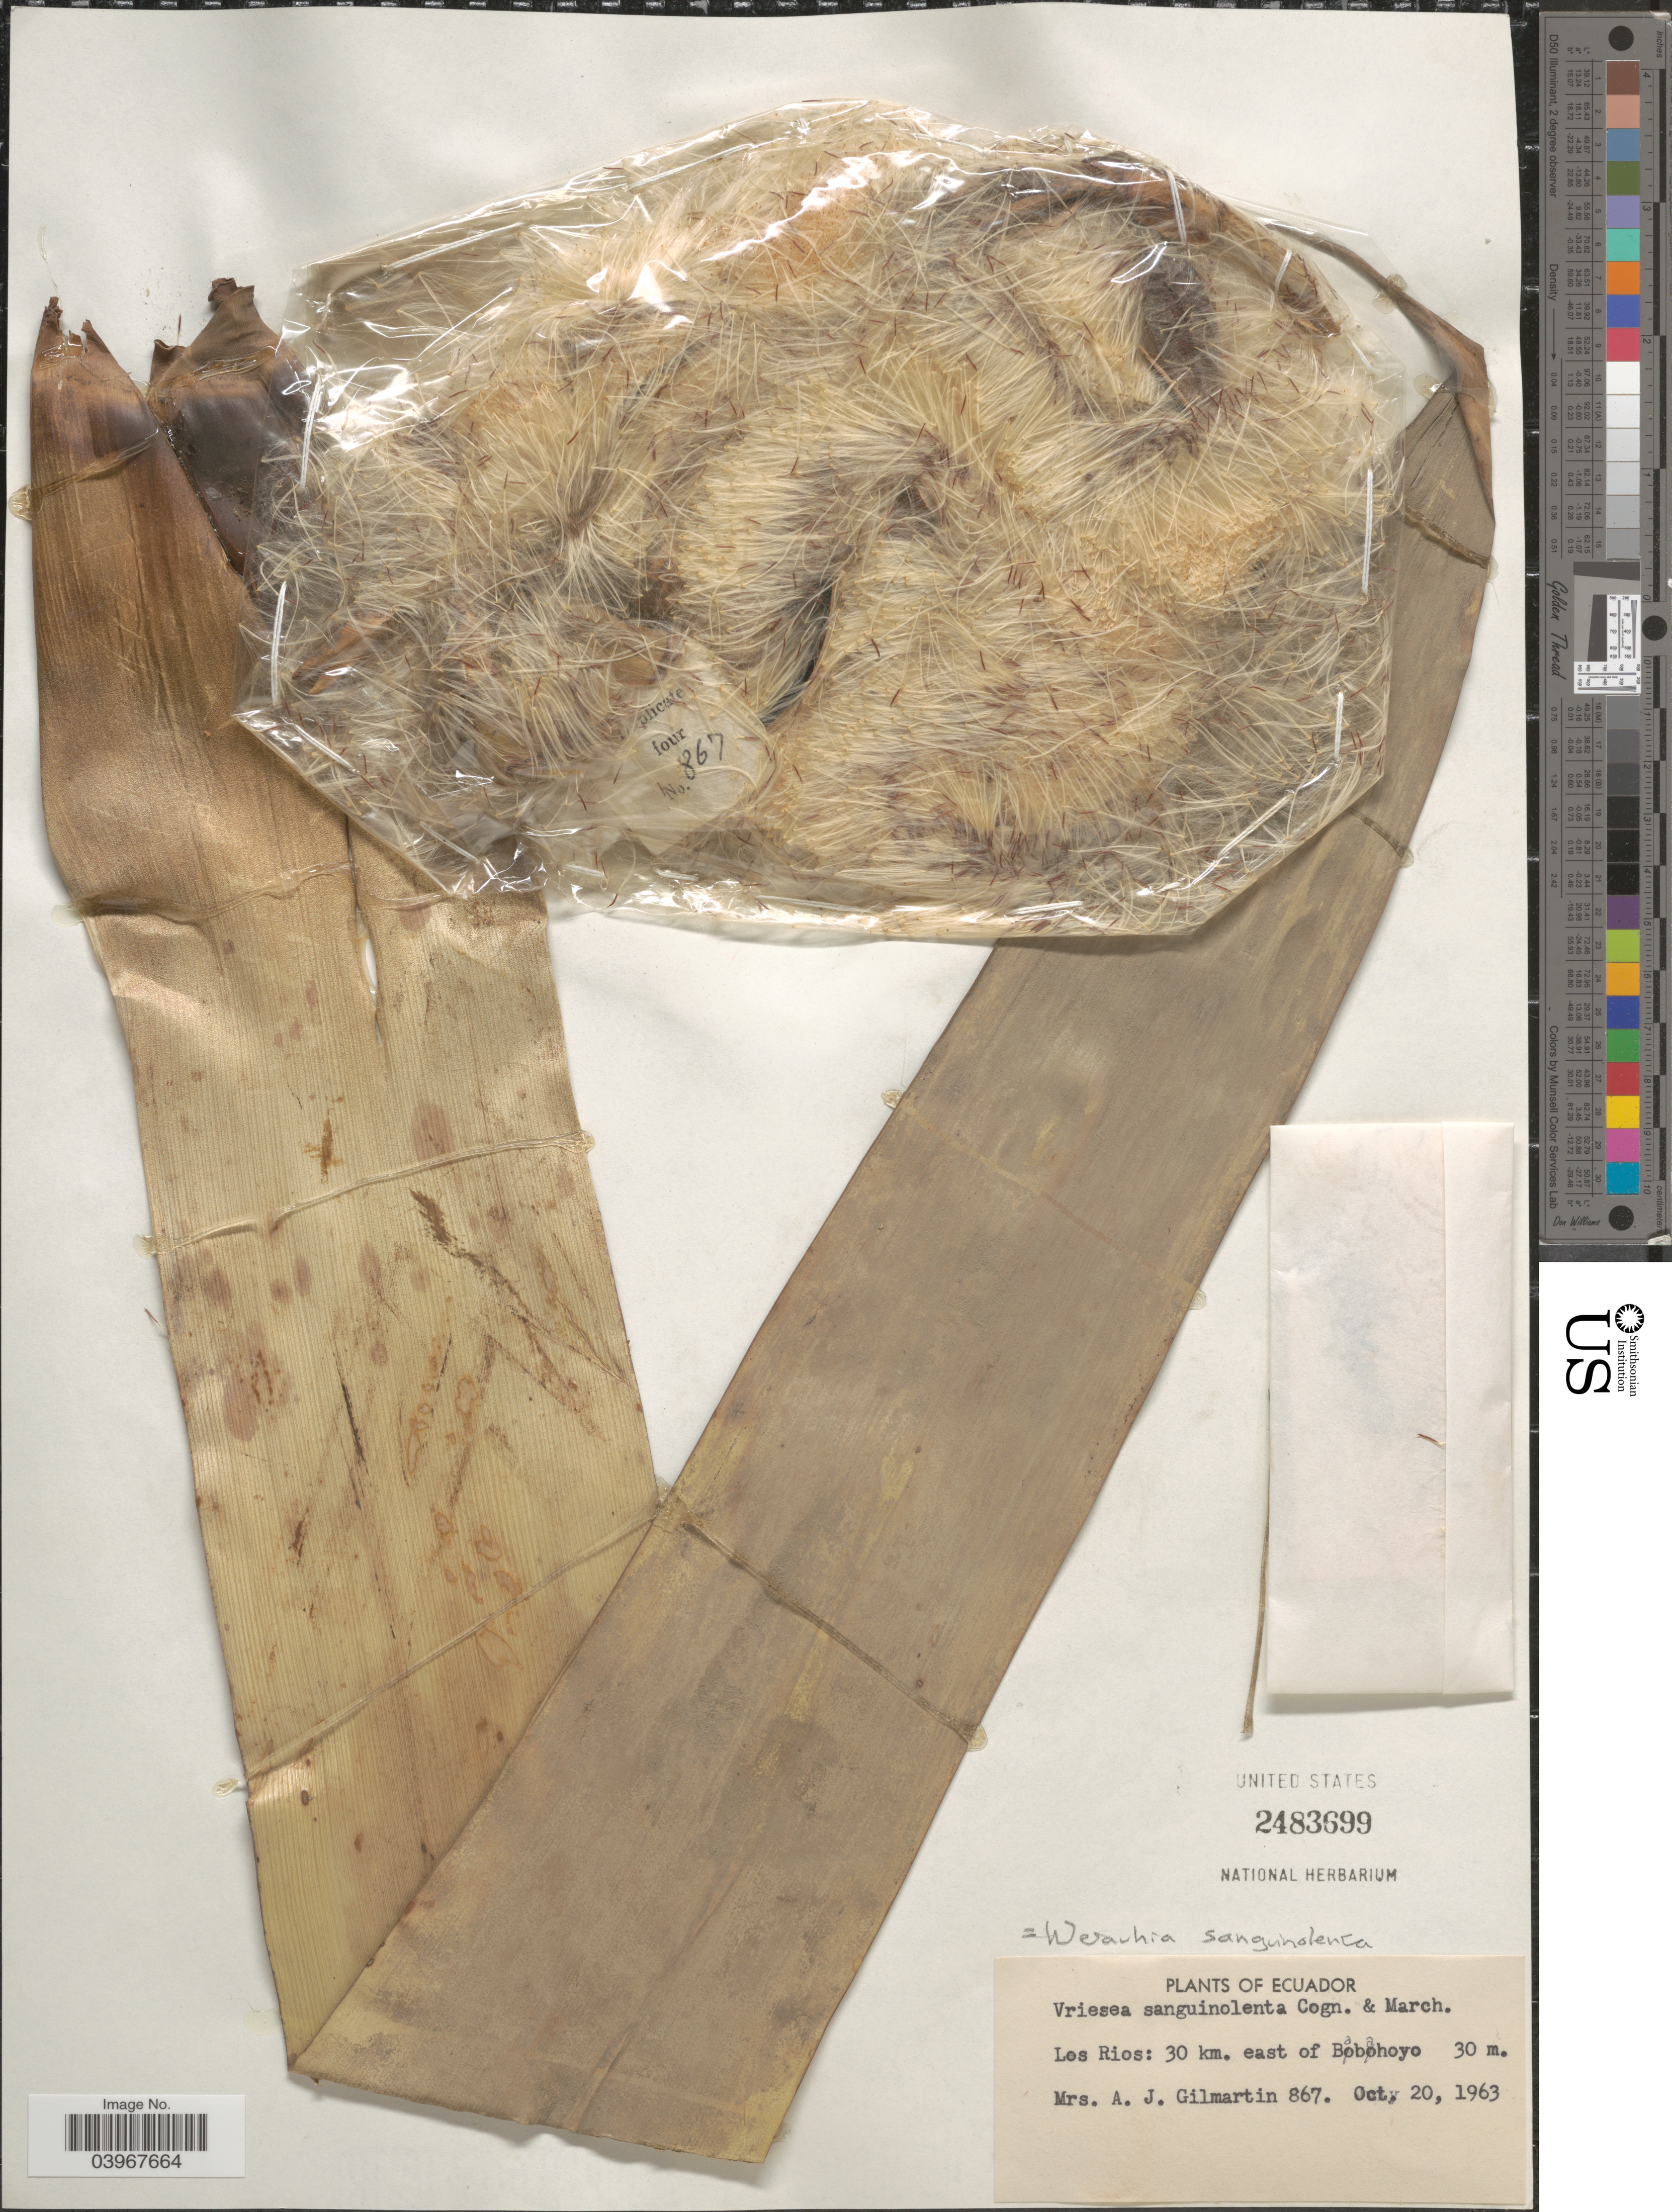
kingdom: Plantae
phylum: Tracheophyta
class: Liliopsida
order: Poales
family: Bromeliaceae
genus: Werauhia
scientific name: Werauhia sanguinolenta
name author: (Cogn. & Marchal) J.R. Grant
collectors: A. J. Gilmartin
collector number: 867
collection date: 1963-10-20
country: Ecuador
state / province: Los Ríos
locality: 30 km. east of Babahoyo.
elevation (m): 30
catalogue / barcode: US 2483699